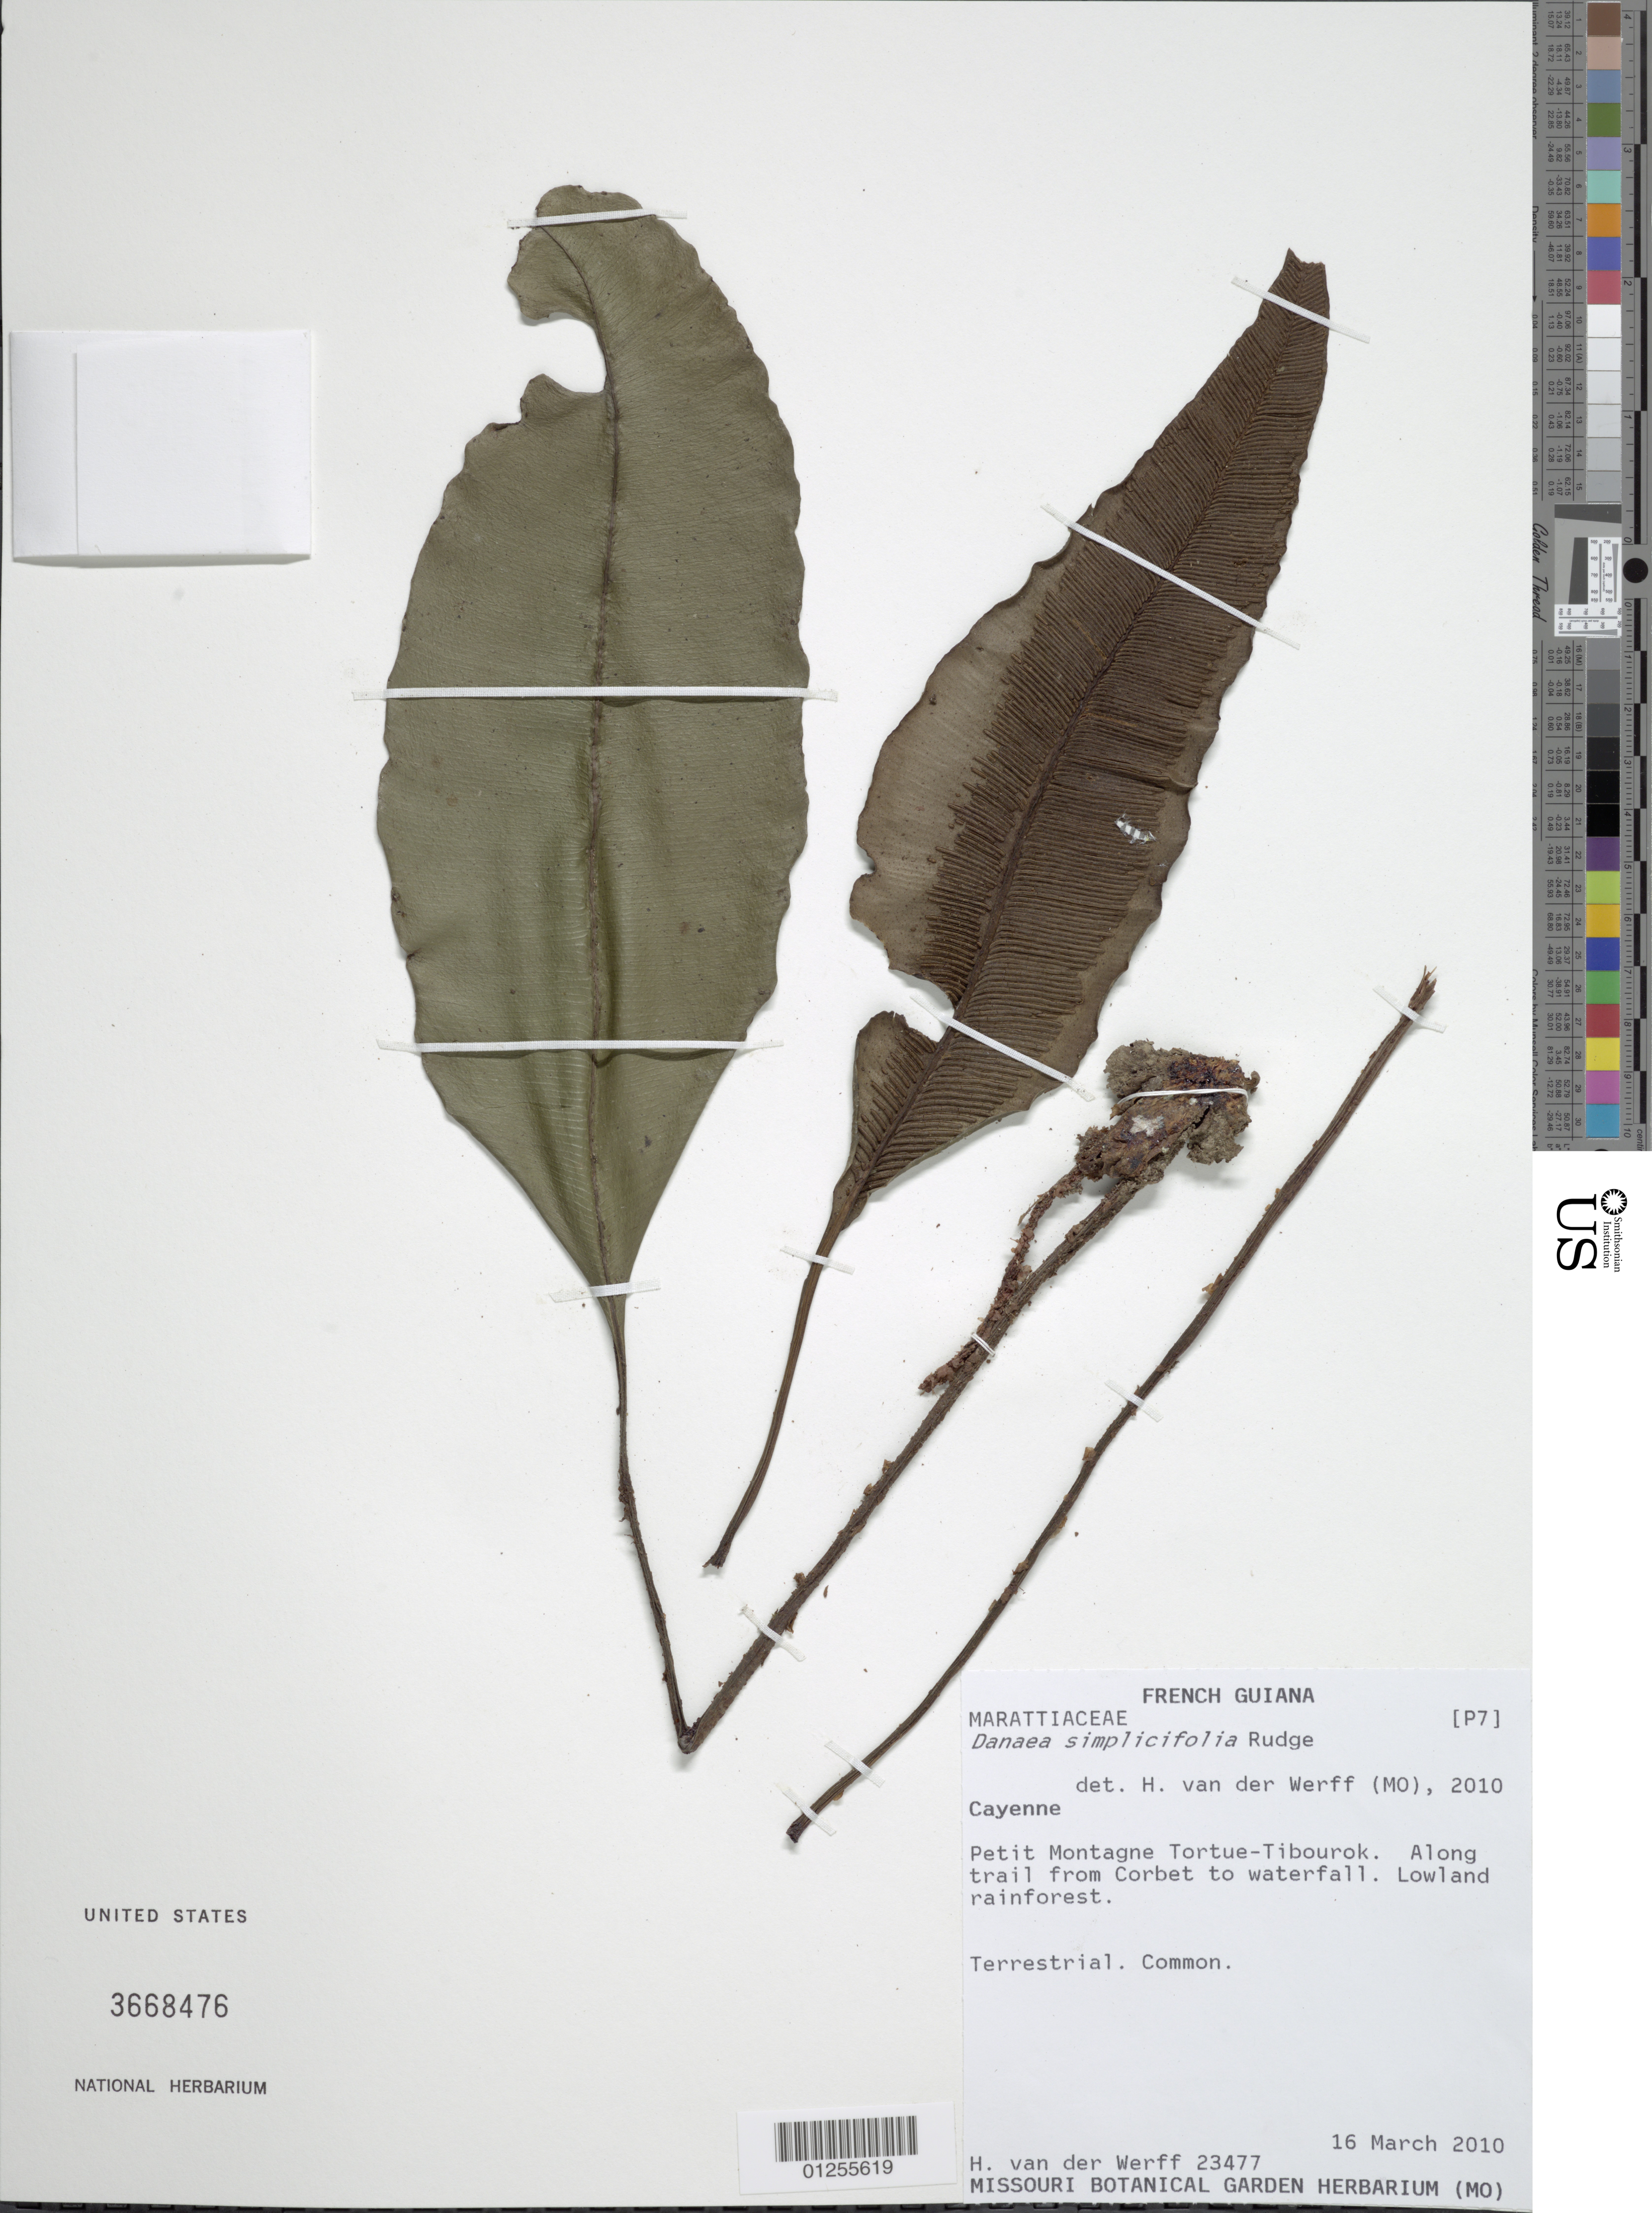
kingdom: Plantae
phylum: Tracheophyta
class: Polypodiopsida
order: Marattiales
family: Marattiaceae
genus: Danaea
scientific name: Danaea elliptica subsp. simplicifolia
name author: (Rudge) Rolleri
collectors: H. van der Werff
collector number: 23477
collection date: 2010-03-16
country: French Guiana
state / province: Cayenne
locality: Petit Montagne Tortue-Tibourok. Along trail from Corbet to waterfall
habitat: Terrestrial. Common. Lowland rainforest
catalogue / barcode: US 3668476